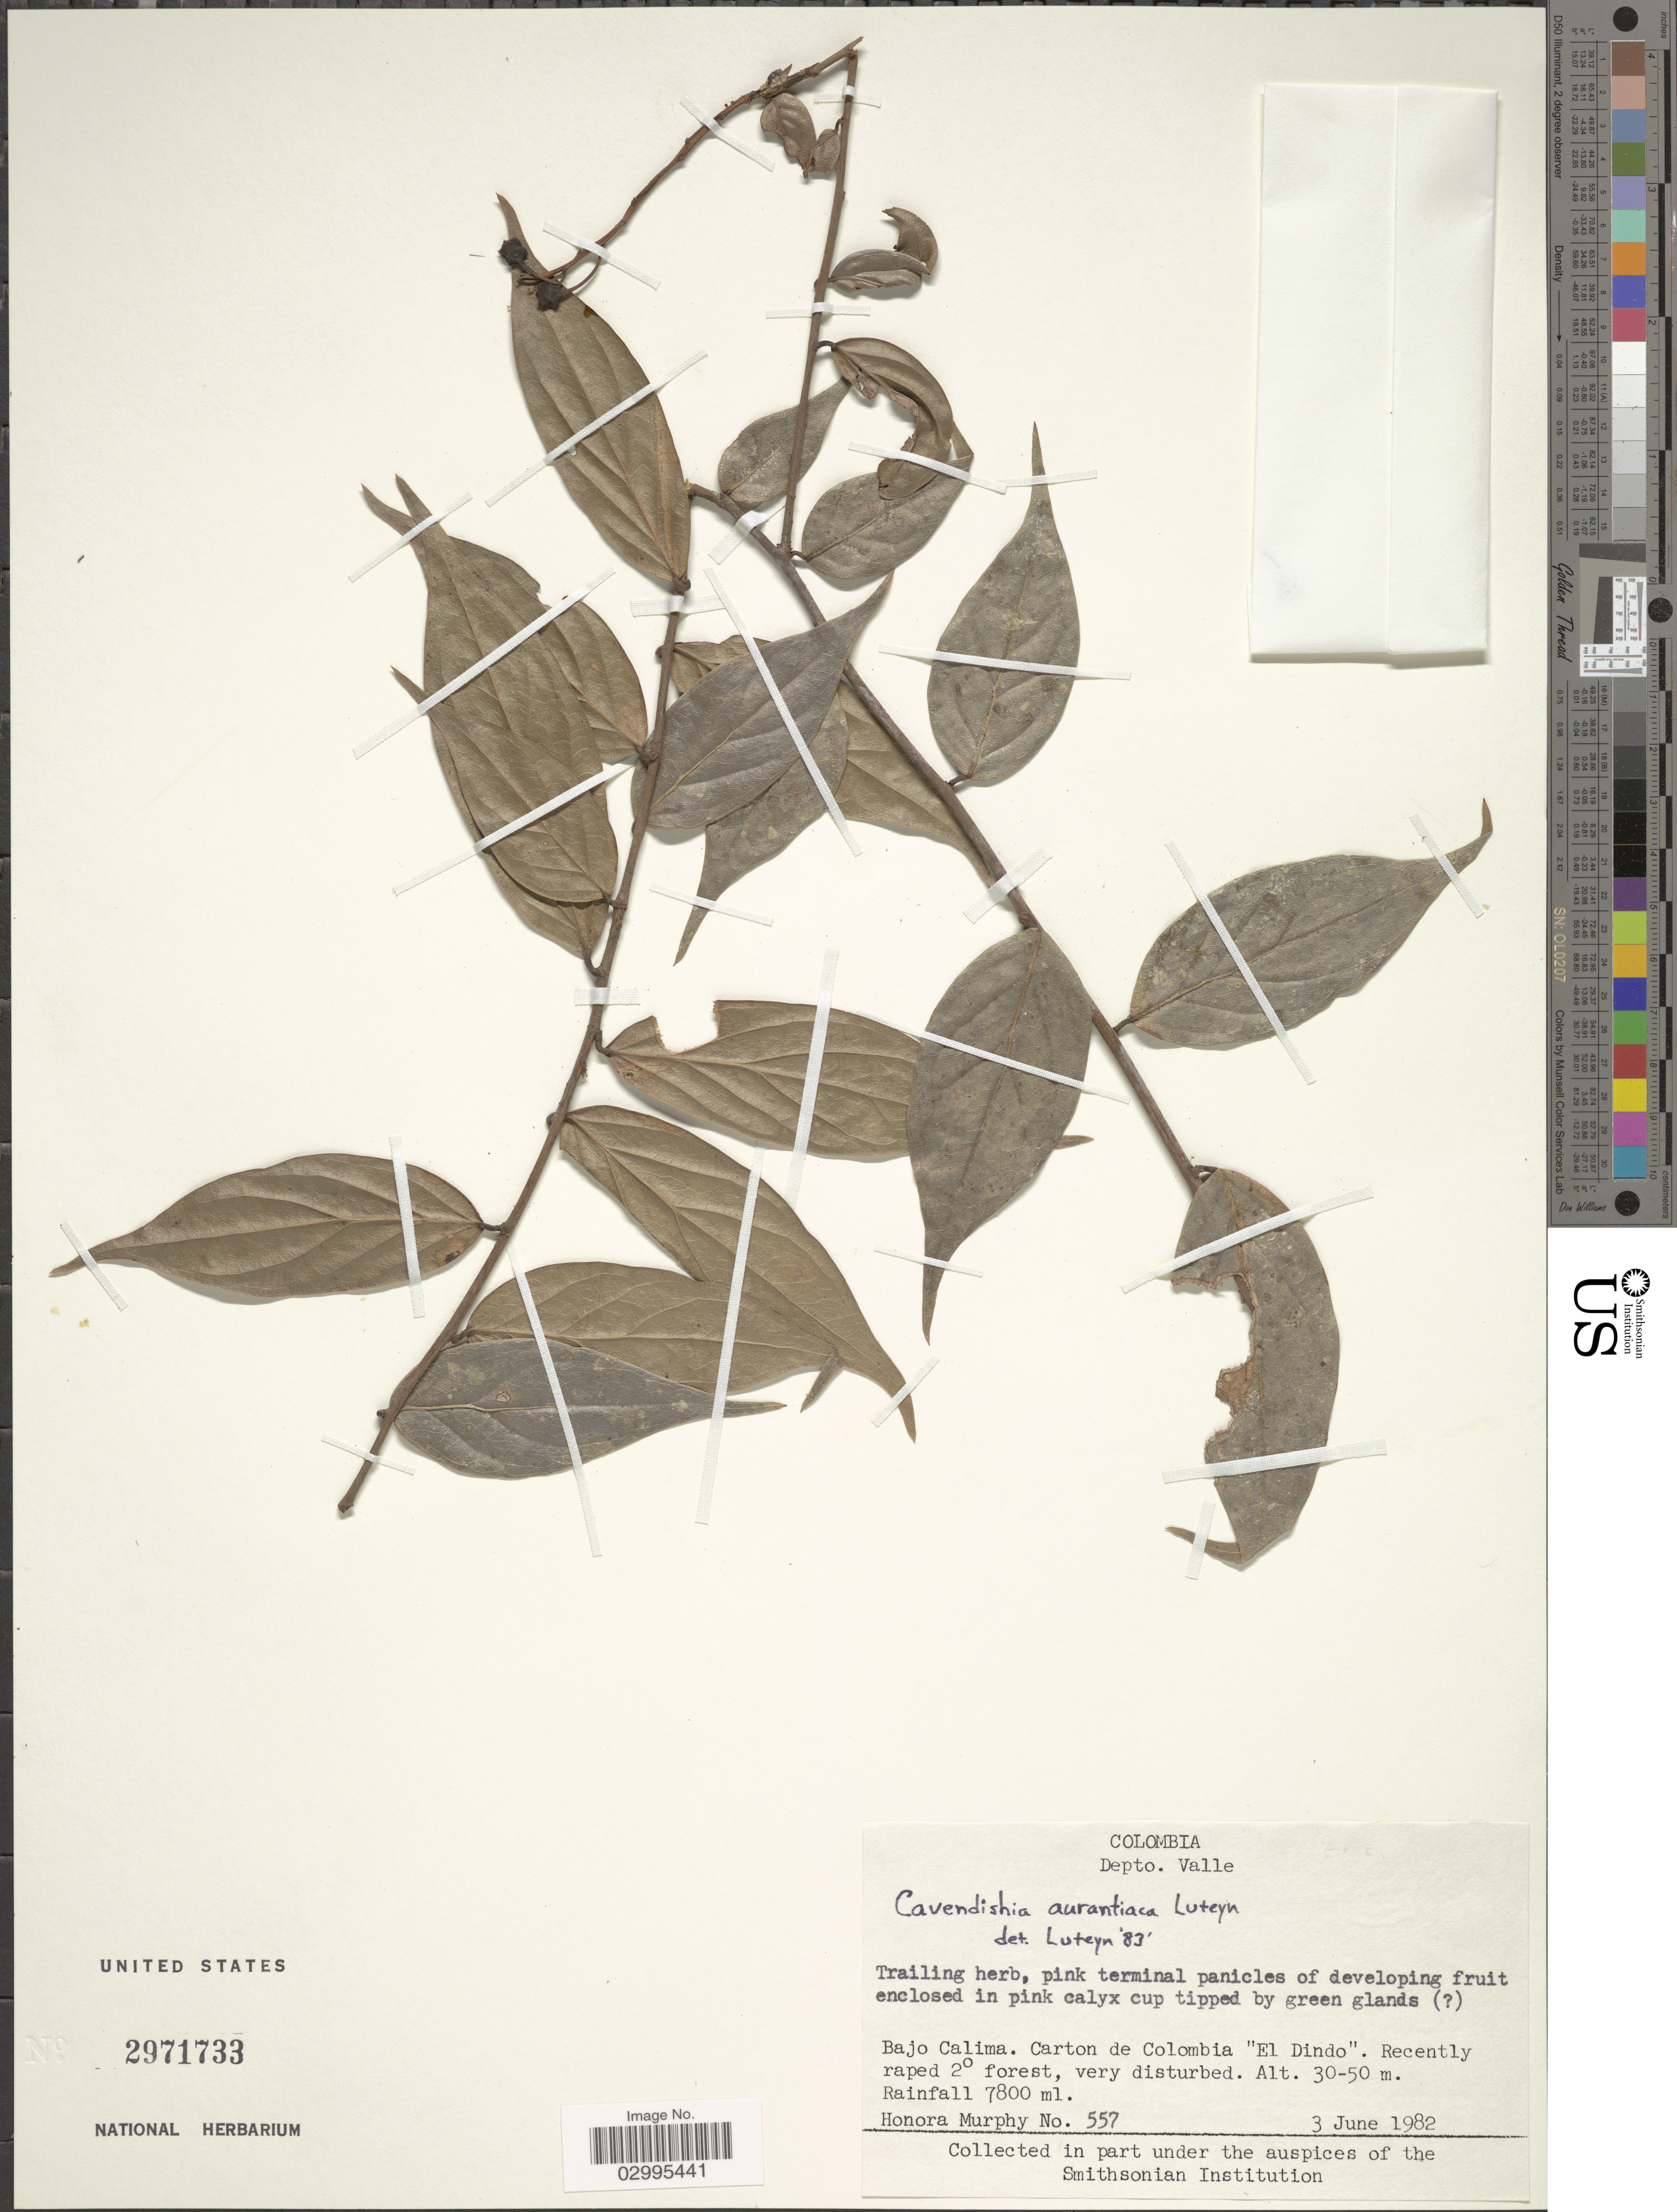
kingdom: Plantae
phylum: Tracheophyta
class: Magnoliopsida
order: Ericales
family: Ericaceae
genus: Cavendishia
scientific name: Cavendishia aurantiaca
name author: Luteyn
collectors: H. Murphy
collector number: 557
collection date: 1982-06-03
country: Colombia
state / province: Valle del Cauca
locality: Depto. Valle. Bajo Calima. Carton de Colombia 'El Dindo'.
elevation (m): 30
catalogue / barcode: US 2971733